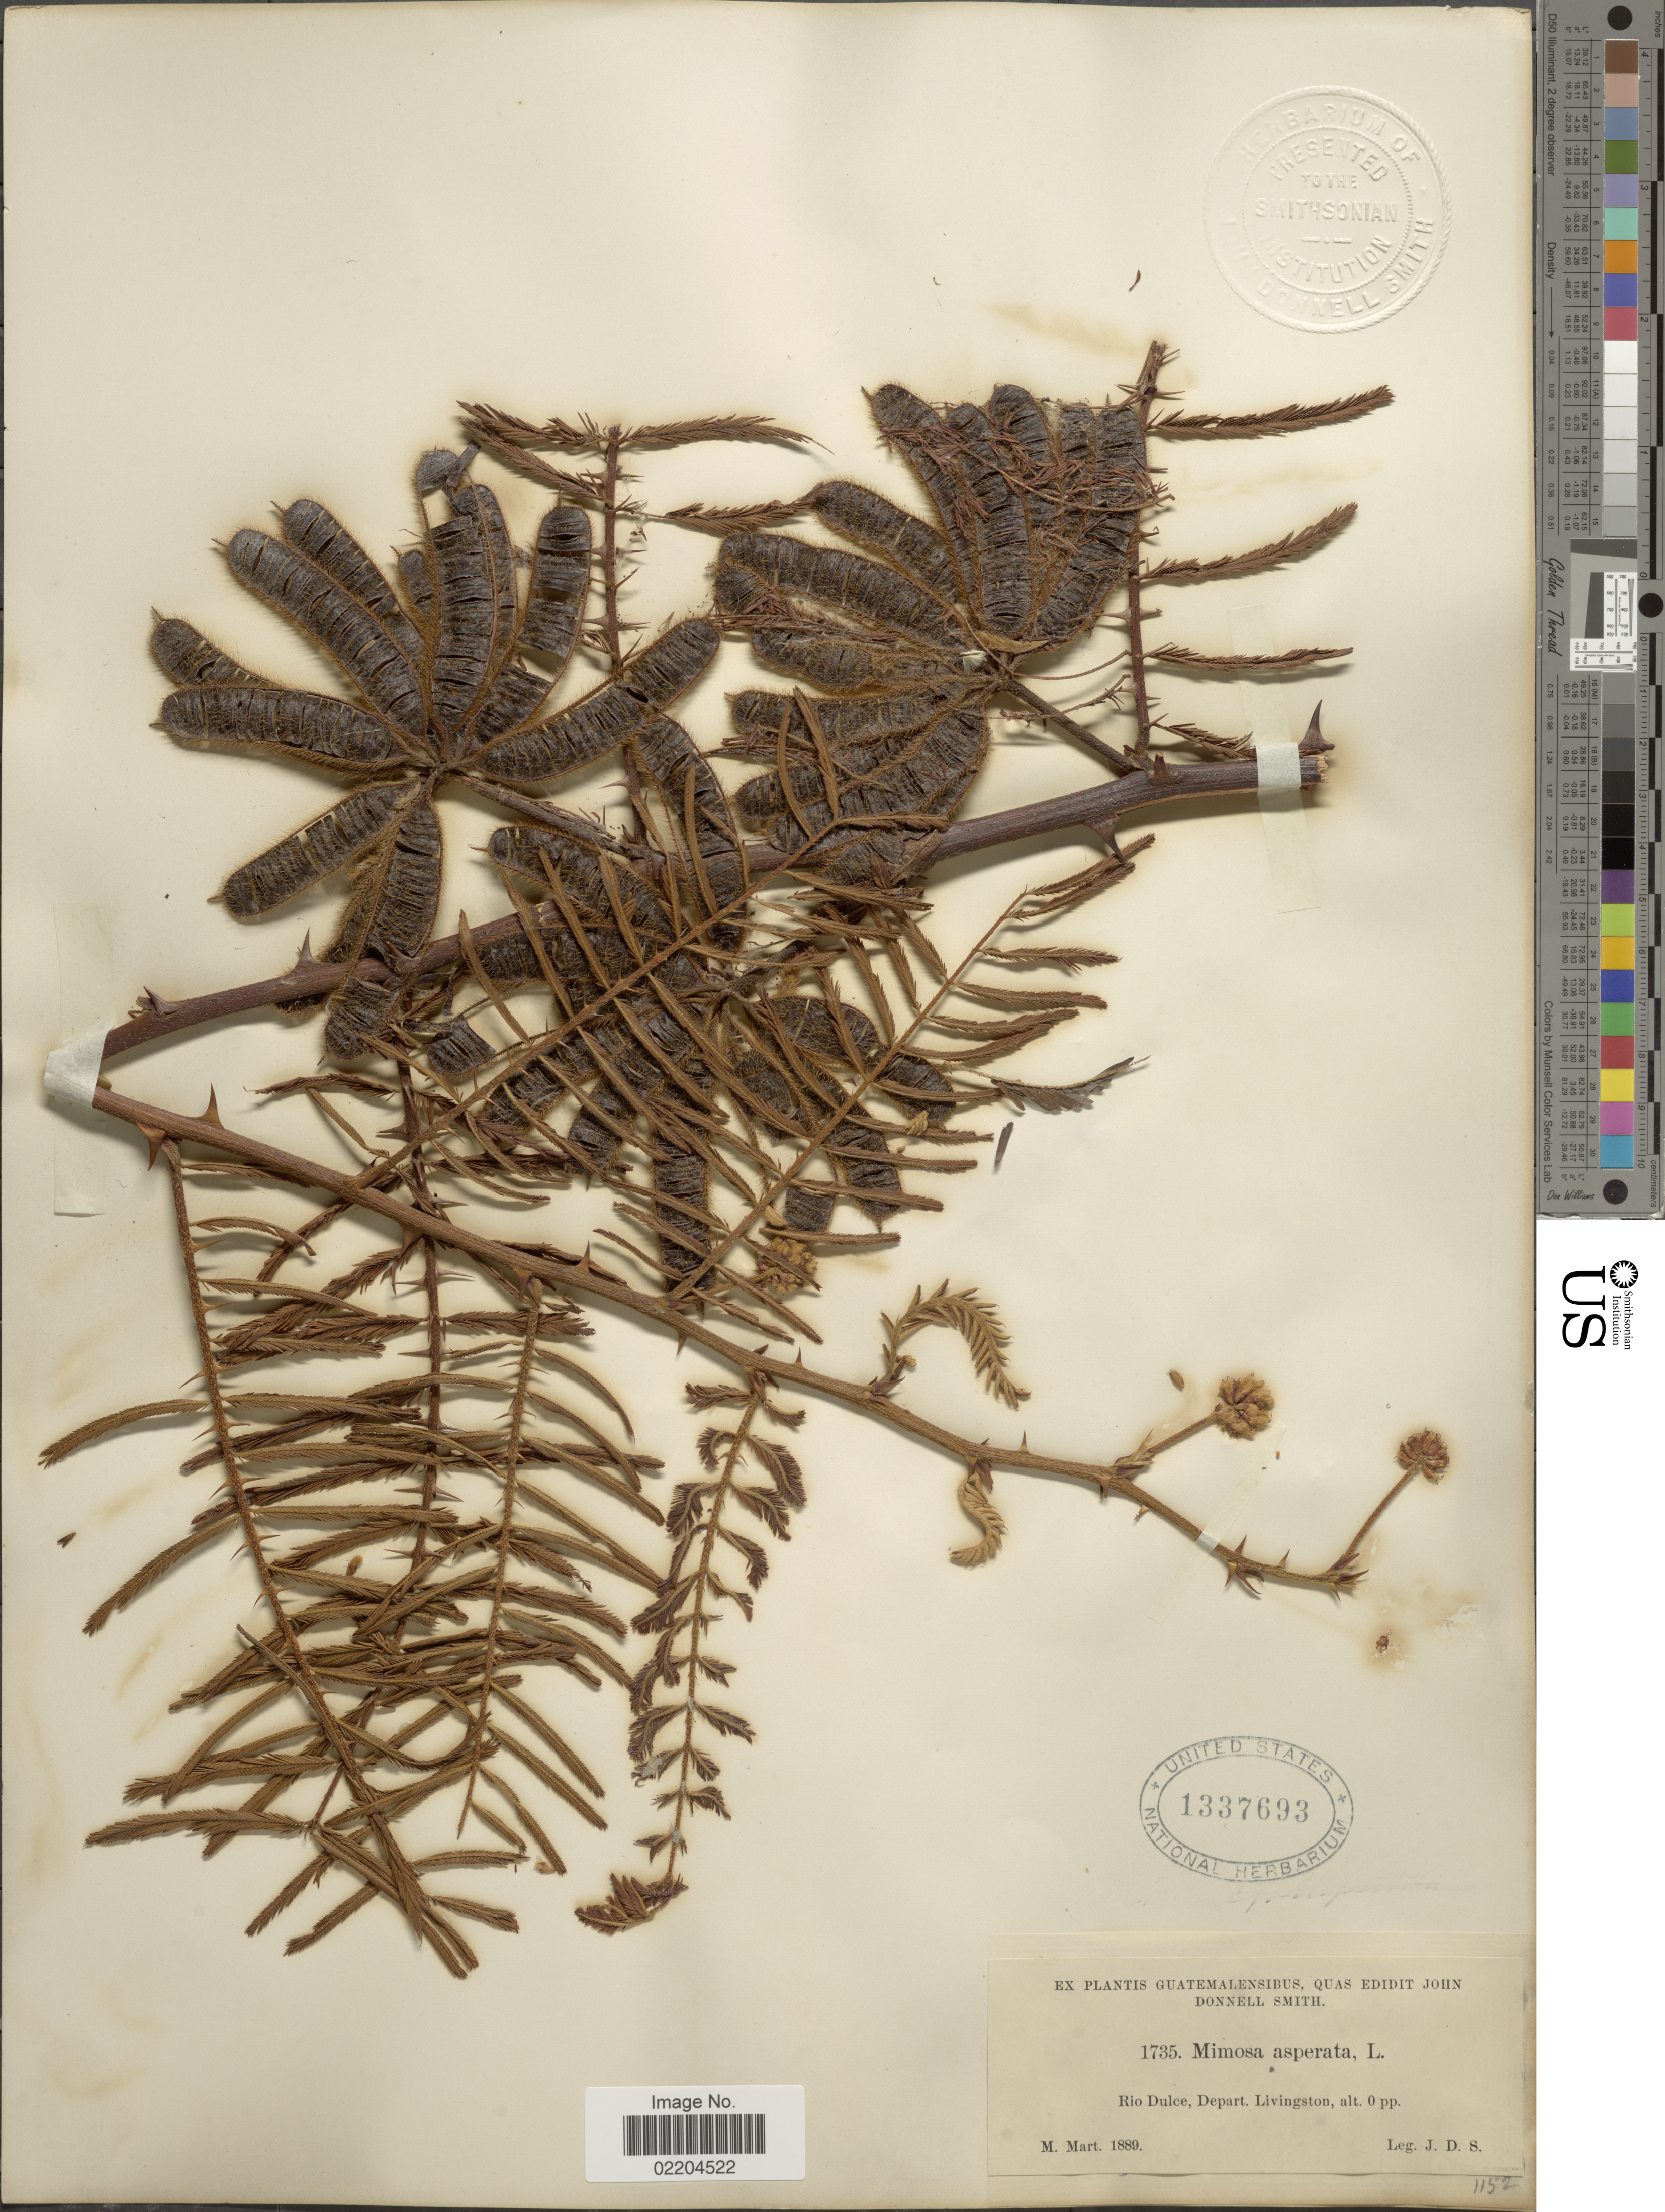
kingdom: Plantae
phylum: Tracheophyta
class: Magnoliopsida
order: Fabales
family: Fabaceae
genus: Mimosa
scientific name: Mimosa pigra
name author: L.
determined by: Strong, Mark T., (BOT), Smithsonian Institution - National Museum of Natural History (UNITED STATES)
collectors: J. Donnell Smith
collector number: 1735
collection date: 1889-03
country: Guatemala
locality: Rio Dulce, Depart. Livingtson.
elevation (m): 0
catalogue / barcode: US 1337693